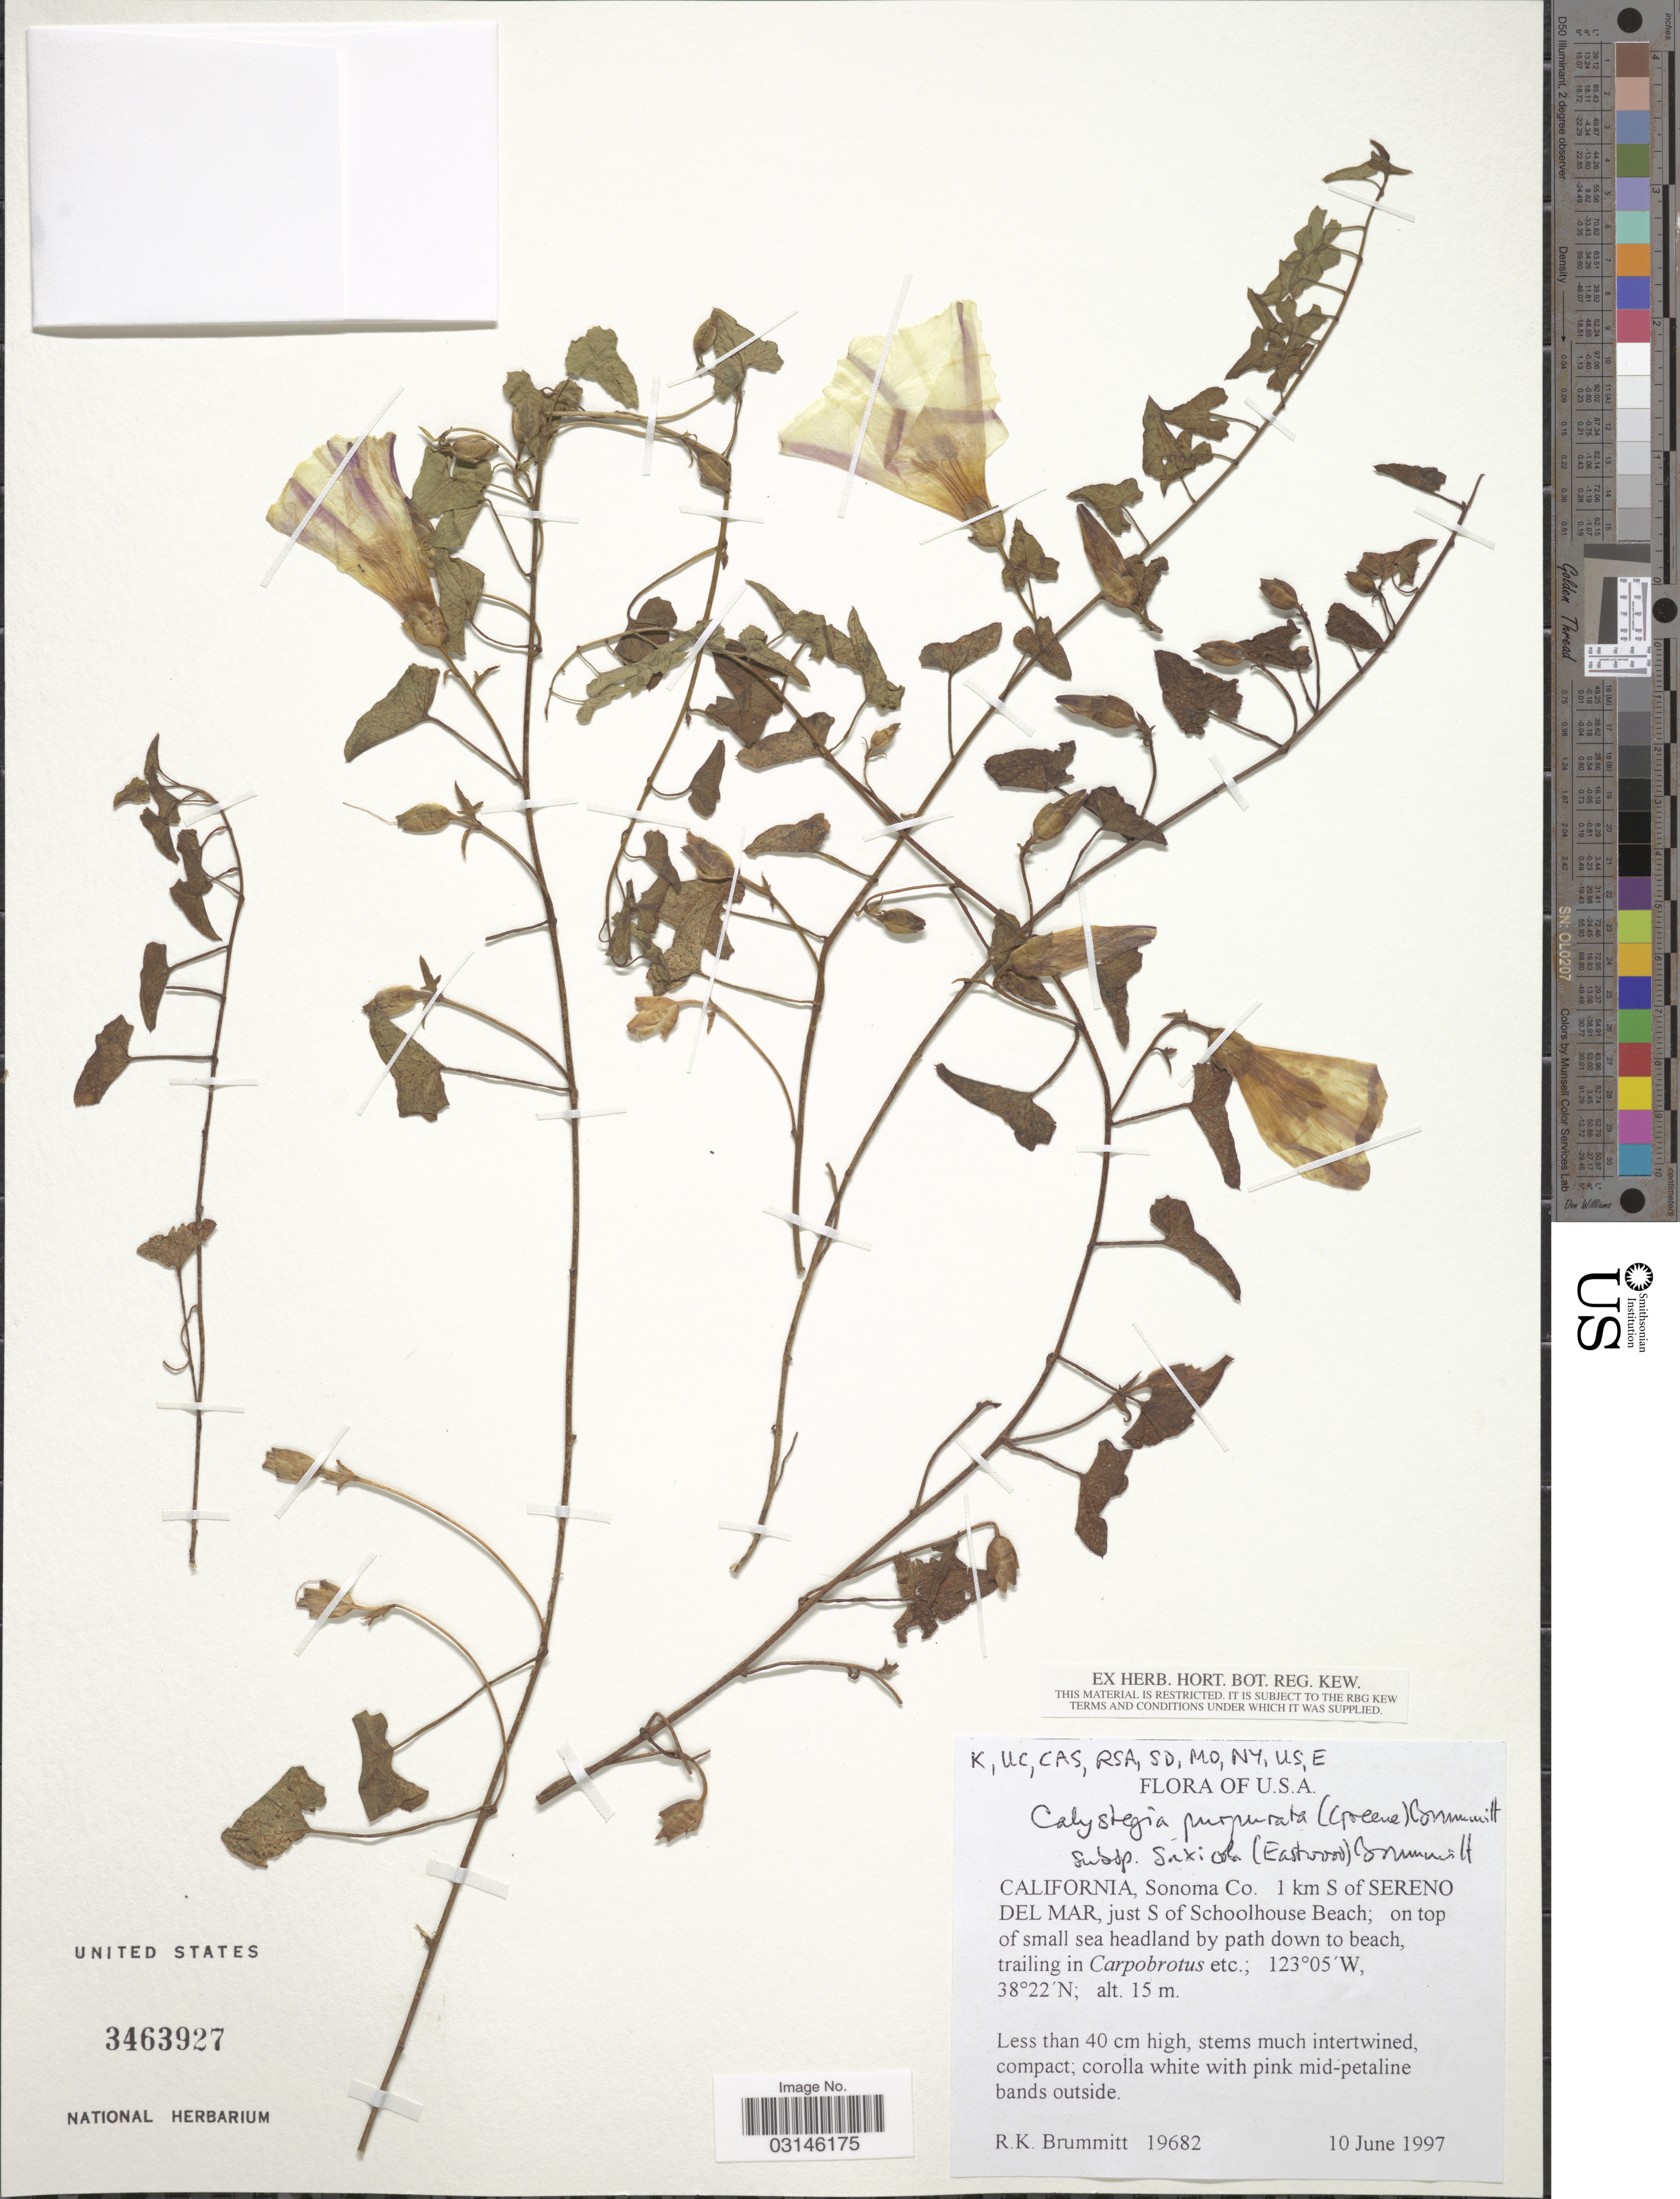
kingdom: Plantae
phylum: Tracheophyta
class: Magnoliopsida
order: Solanales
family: Convolvulaceae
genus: Calystegia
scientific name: Calystegia purpurata subsp. saxicola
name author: (Eastw.) Brummitt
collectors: R. K. Brummitt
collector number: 19682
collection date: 1997-06-10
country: United States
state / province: California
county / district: Sonoma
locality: Sonoma Co. 1 km S of Sereno Del Mar, just S of Schoolhouse Beach.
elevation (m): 15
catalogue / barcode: US 3463927